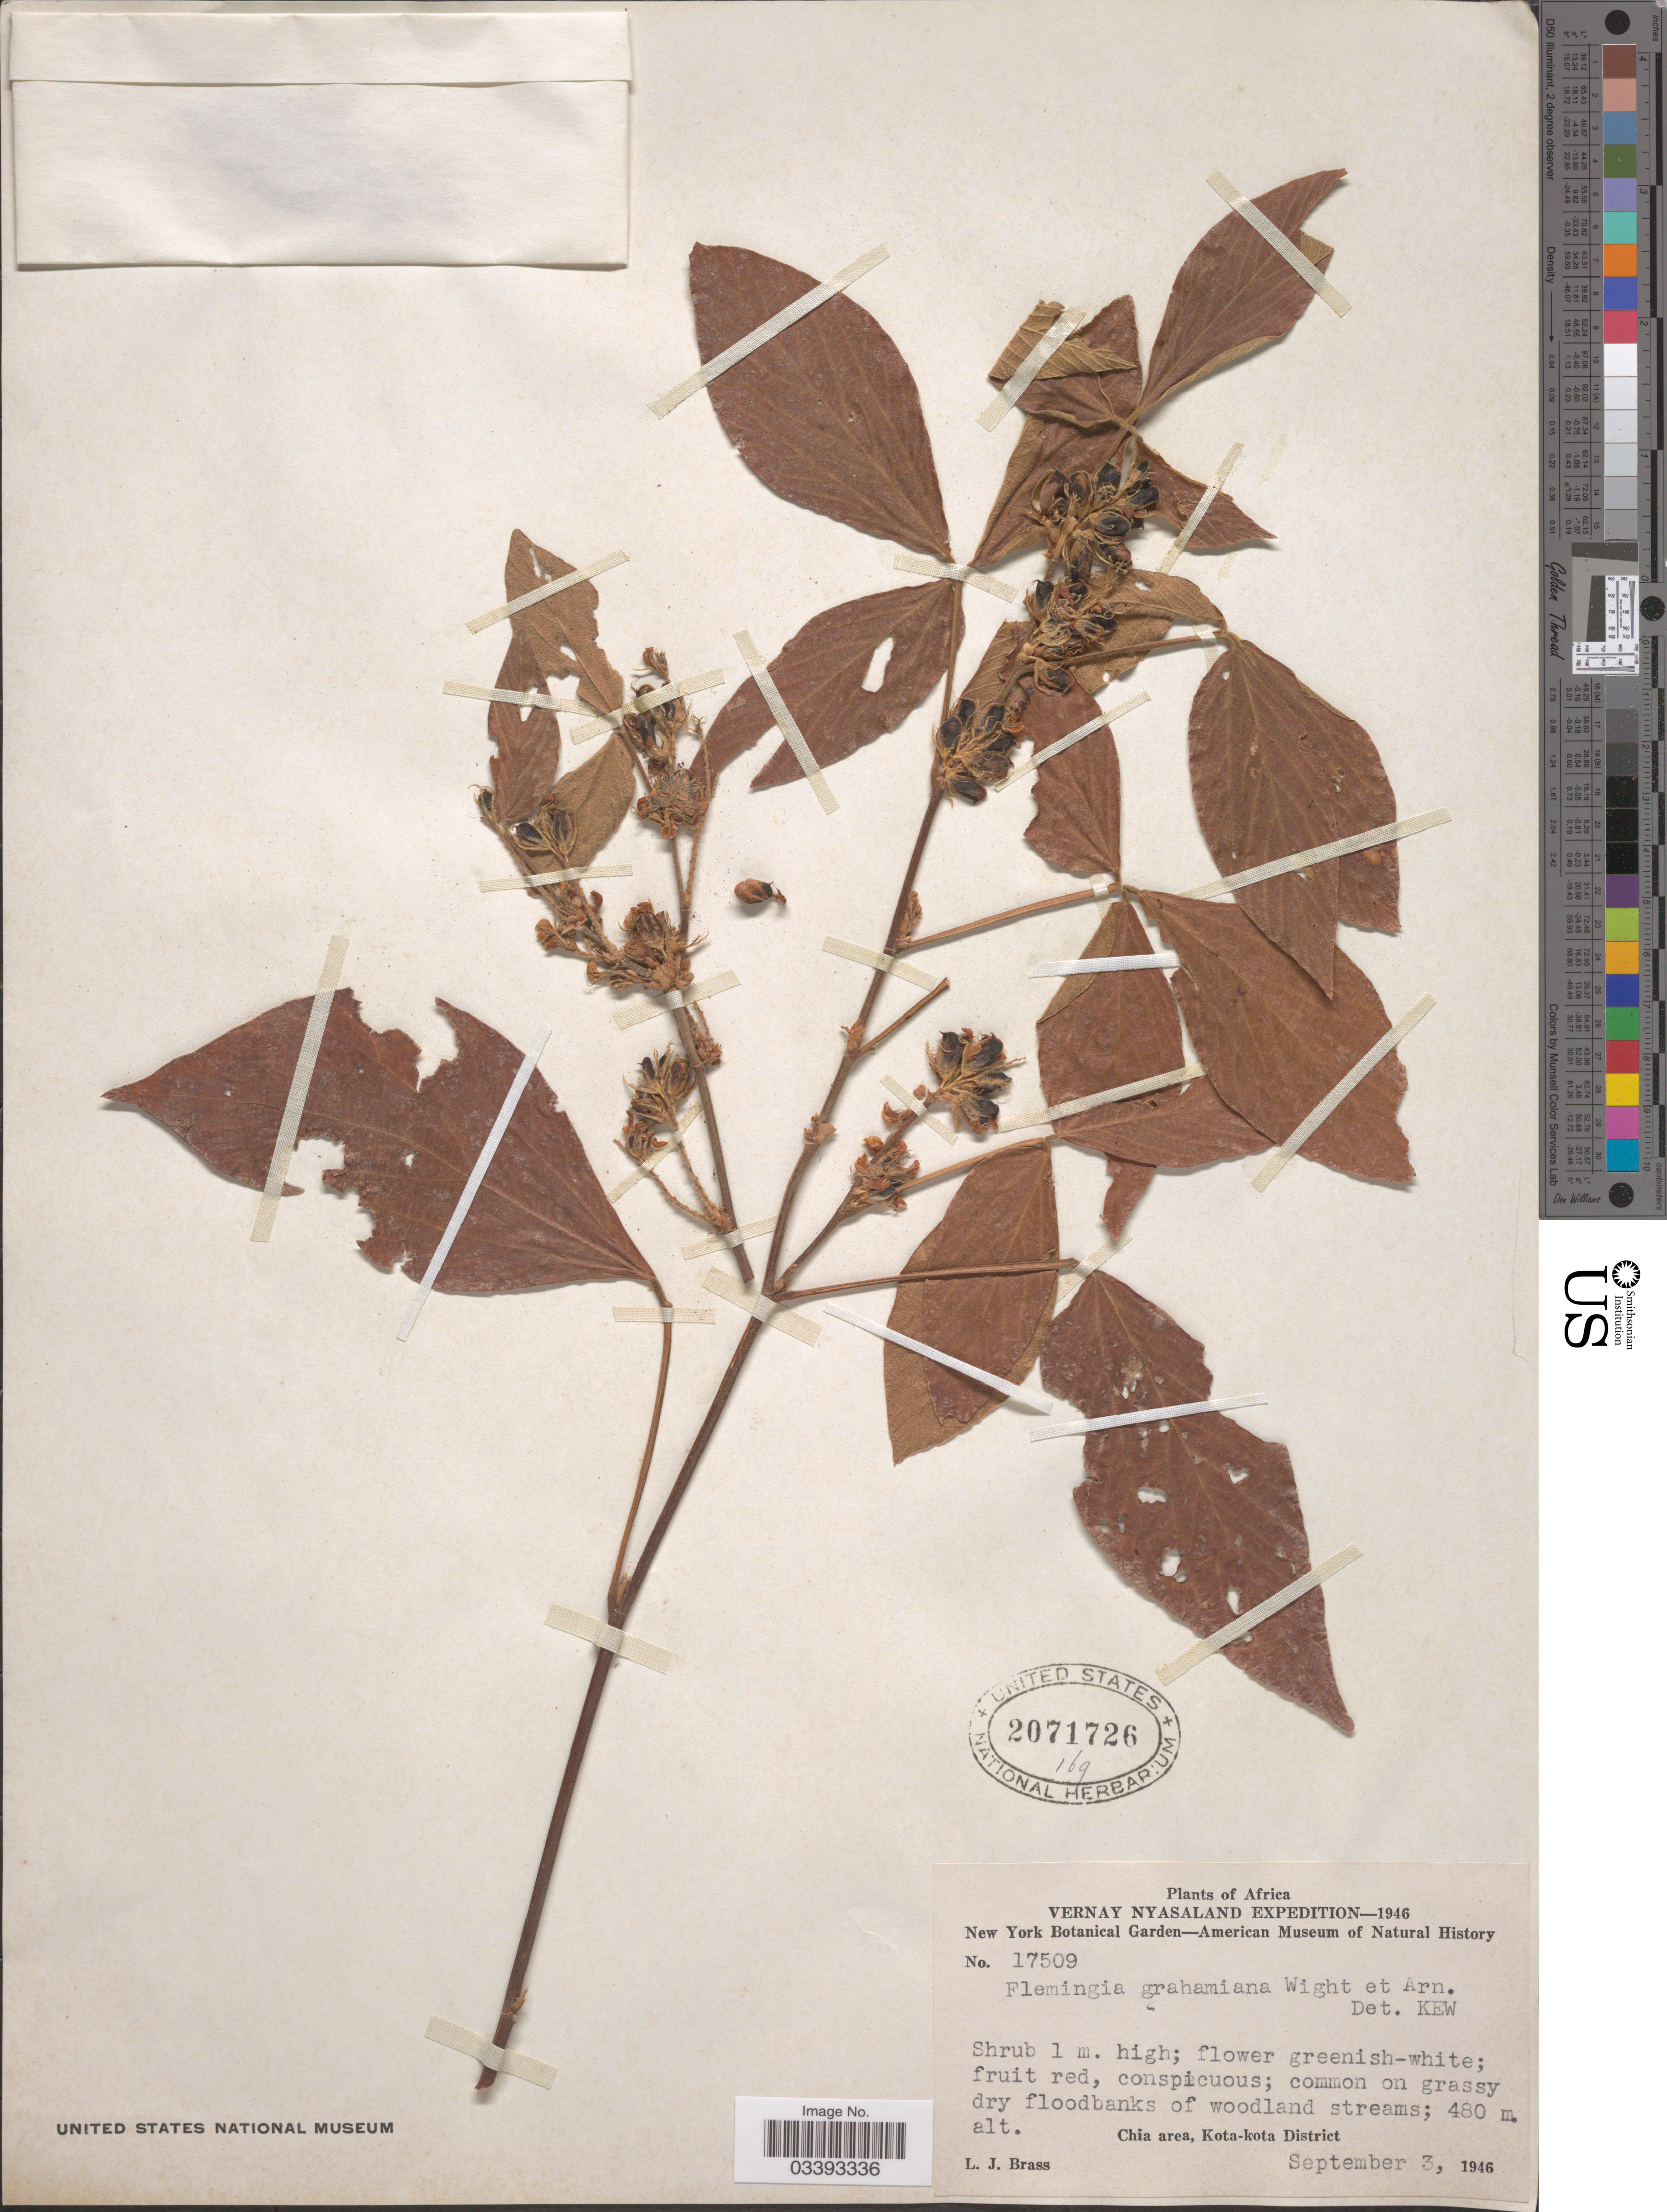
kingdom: Plantae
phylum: Tracheophyta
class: Magnoliopsida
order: Fabales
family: Fabaceae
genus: Flemingia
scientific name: Flemingia grahamiana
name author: Wight & Arn.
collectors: L. J. Brass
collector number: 17509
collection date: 1946-09-03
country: Malawi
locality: Vernay Nyasaland. Chia area, Kota-kota District.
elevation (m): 480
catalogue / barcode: US 2071726